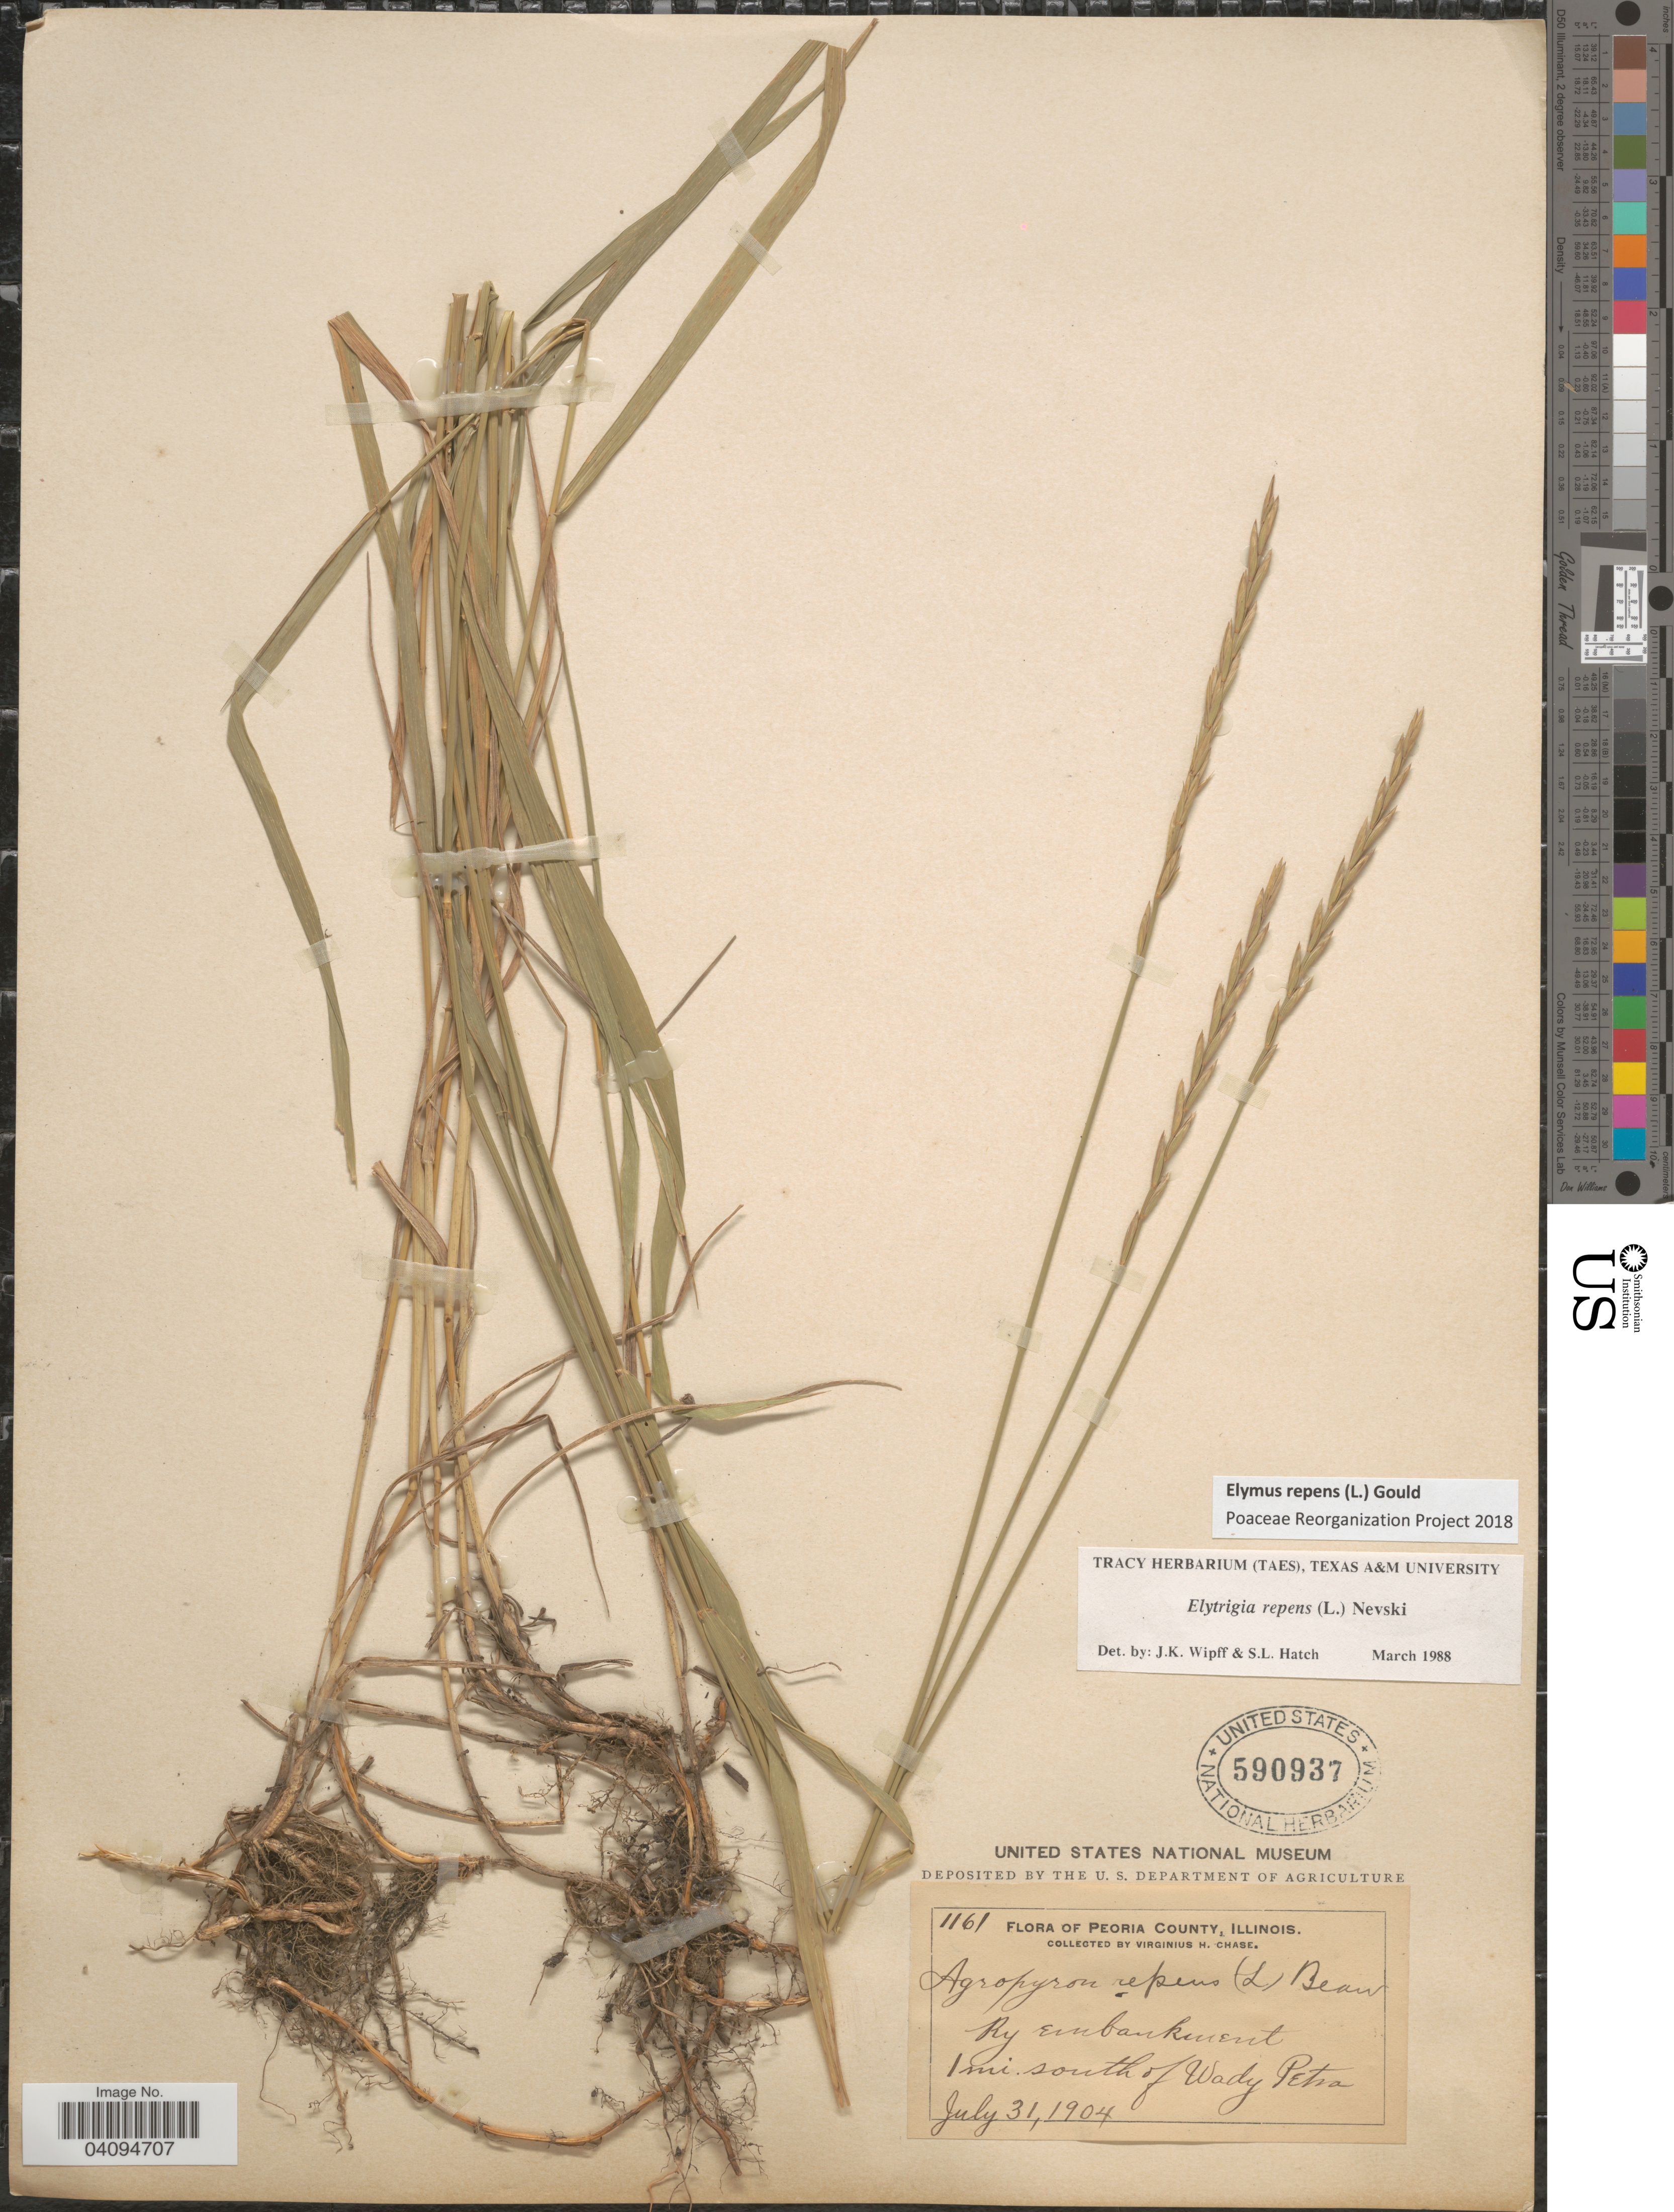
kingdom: Plantae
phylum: Tracheophyta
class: Liliopsida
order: Poales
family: Poaceae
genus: Elymus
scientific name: Elymus repens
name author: (L.) Gould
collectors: V. H. Chase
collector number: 1161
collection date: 1904-07-31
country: United States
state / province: Illinois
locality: Peoria County. Ry. embankment. 1 mi. south of Wady Petra.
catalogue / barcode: US 590937